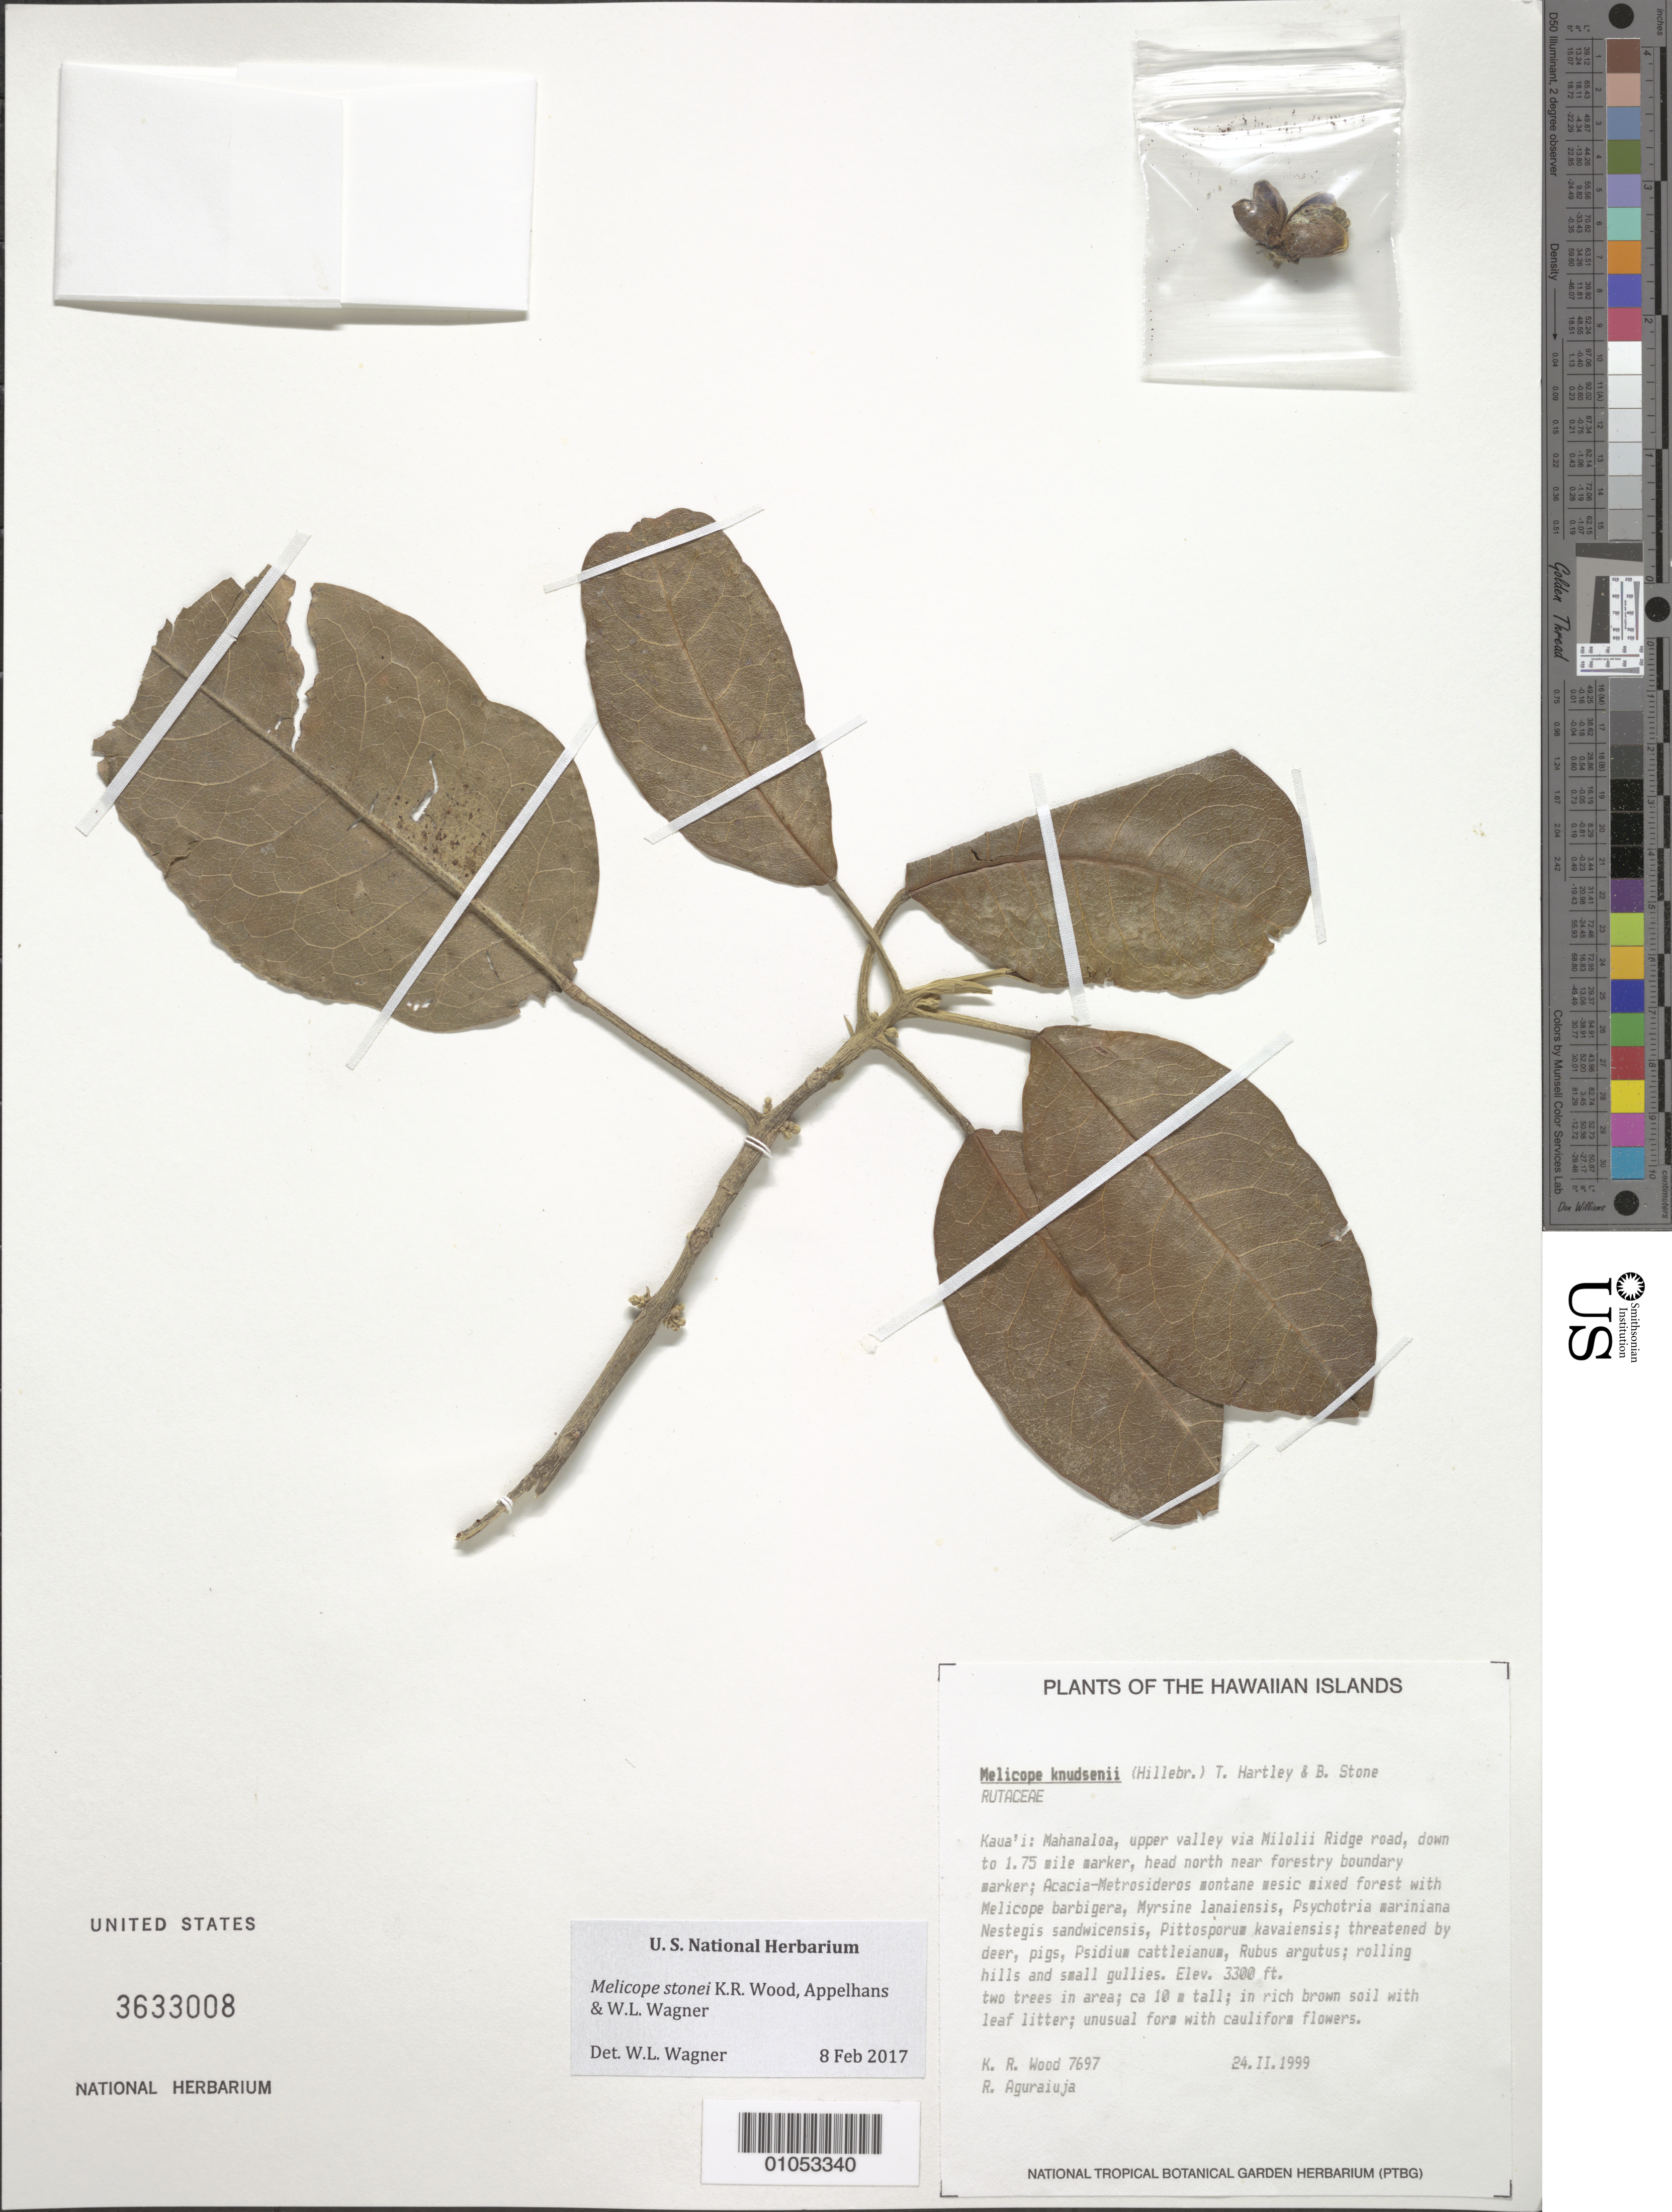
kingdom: Plantae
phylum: Tracheophyta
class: Magnoliopsida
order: Sapindales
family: Rutaceae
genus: Melicope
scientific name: Melicope stonei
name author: K.R. Wood et al.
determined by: Wagner, W. L., (BOT), Smithsonian Institution - National Museum of Natural History (UNITED STATES)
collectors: K. R. Wood & R. Aguraiuja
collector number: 7697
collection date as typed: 24 Feb 1999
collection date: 1999-02-24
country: United States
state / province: Hawaii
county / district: Kaui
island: Kaua'i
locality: Mahanaloa, upper valley via Milolii Ridge road, down to 1.75 mile marker, head north near forestry boundary marker.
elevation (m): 1006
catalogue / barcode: US 3633008